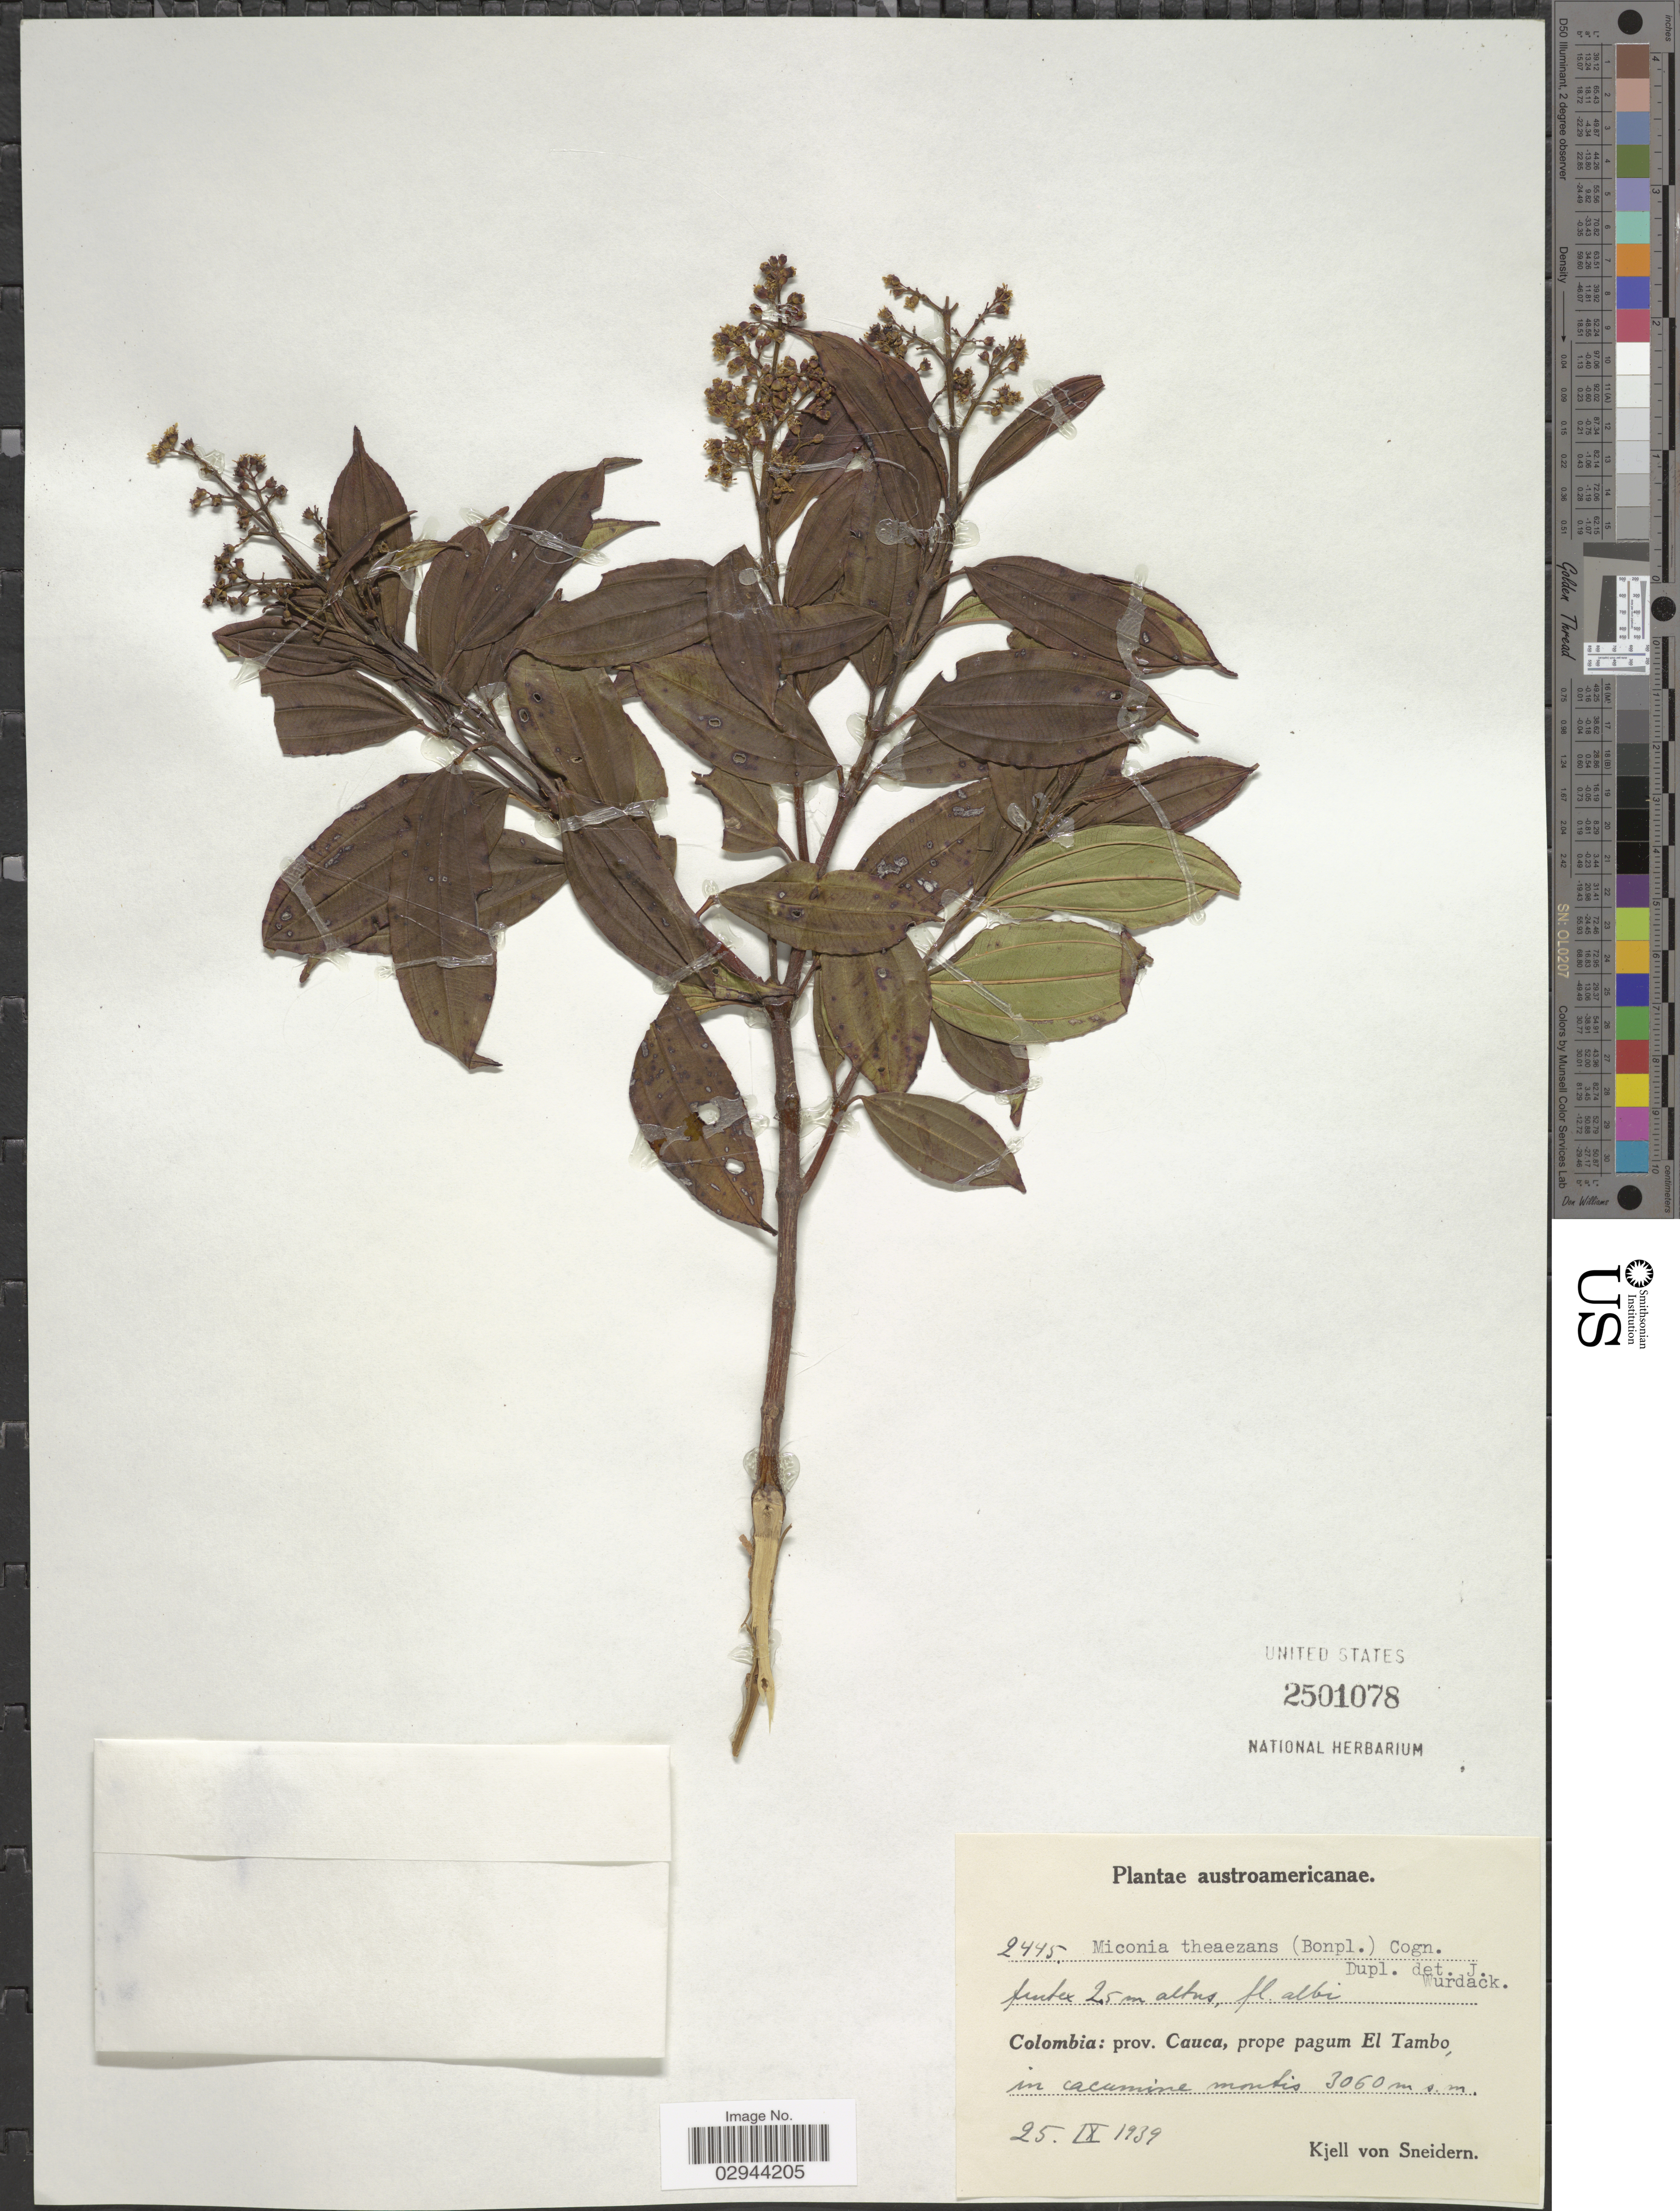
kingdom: Plantae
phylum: Tracheophyta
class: Magnoliopsida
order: Myrtales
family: Melastomataceae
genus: Miconia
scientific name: Miconia theizans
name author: (Bonpl.) Cogn.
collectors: K. von Sneidern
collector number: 2445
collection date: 1939-09-25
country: Colombia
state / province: Cauca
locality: Prope pagum El Tambo, in cacumine montis.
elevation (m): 3060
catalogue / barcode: US 2501078